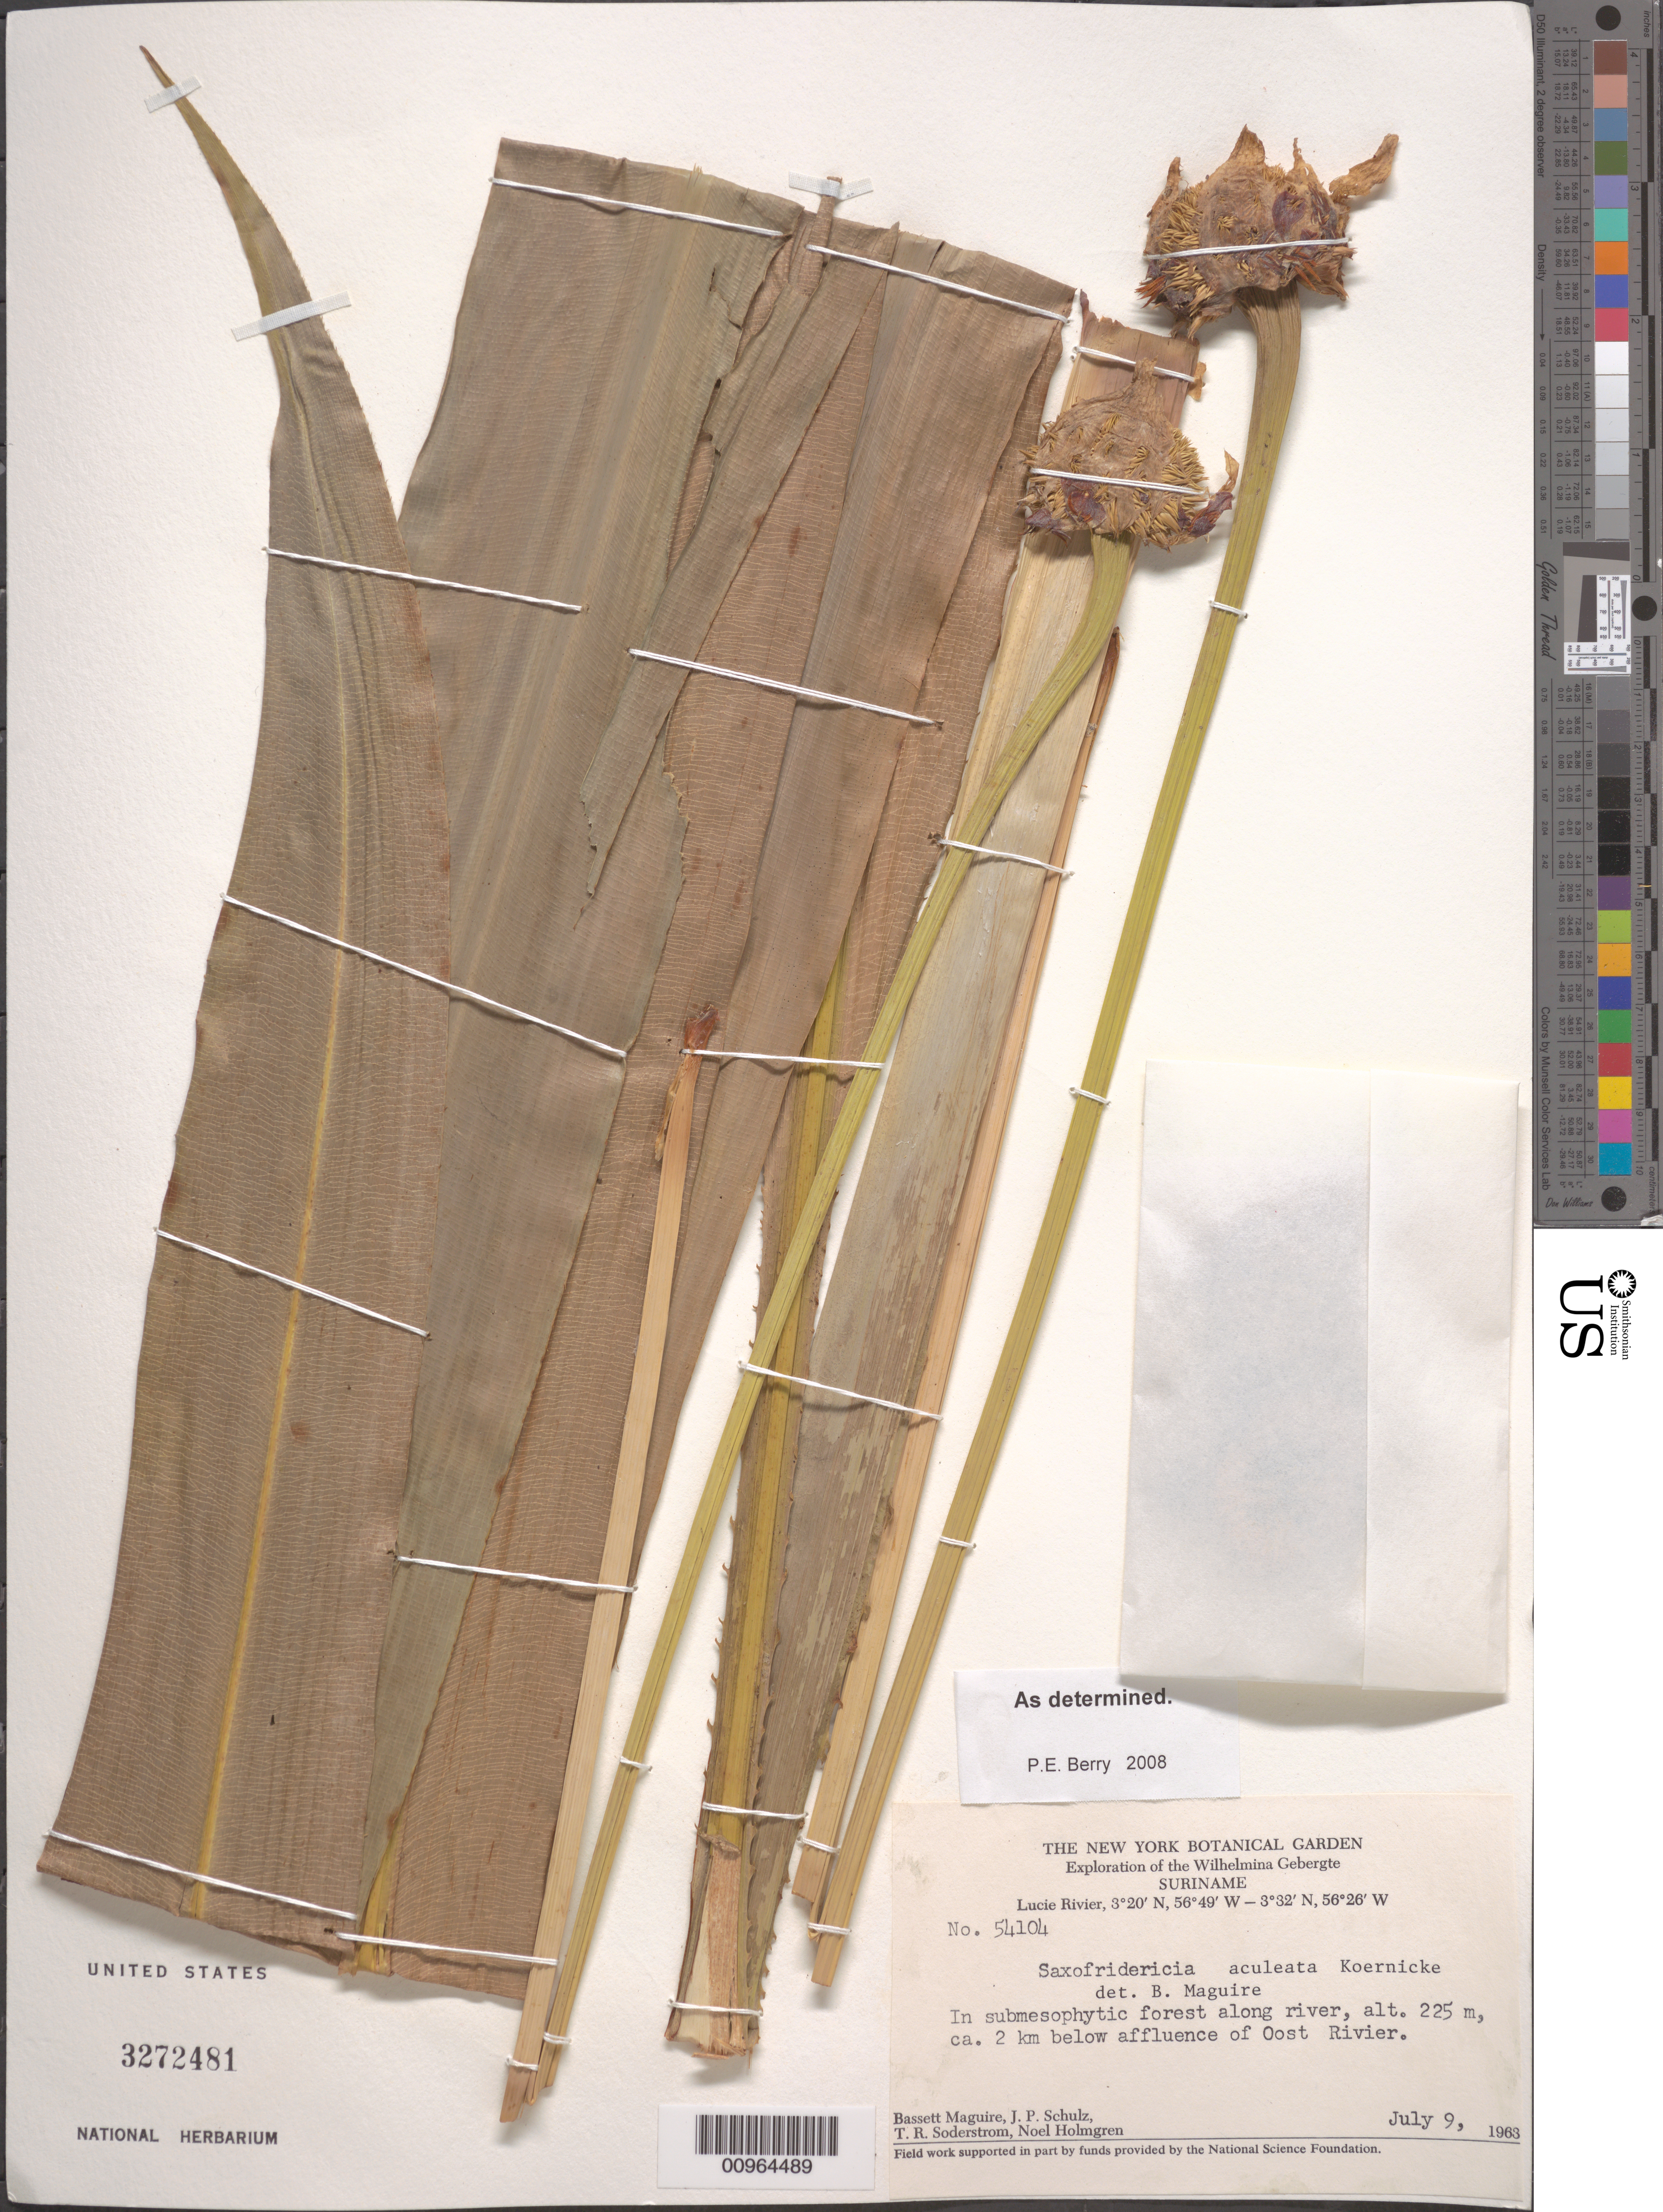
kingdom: Plantae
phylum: Tracheophyta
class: Liliopsida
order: Poales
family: Rapateaceae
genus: Saxofridericia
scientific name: Saxofridericia aculeata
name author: Körn.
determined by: Berry, P. E., (WIS), University of Wisconsin - Madison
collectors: B. Maguire, J. P. Schulz, T. R. Soderstrom & N. H. Holmgren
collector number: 54104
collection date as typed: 9-Jul-63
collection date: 1963-07-09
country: Suriname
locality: Lucie R., 2 km below confluence with Oost R., Wilhelmina Gebergte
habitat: Submesophytic forest along river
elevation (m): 225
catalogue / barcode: US 3272481